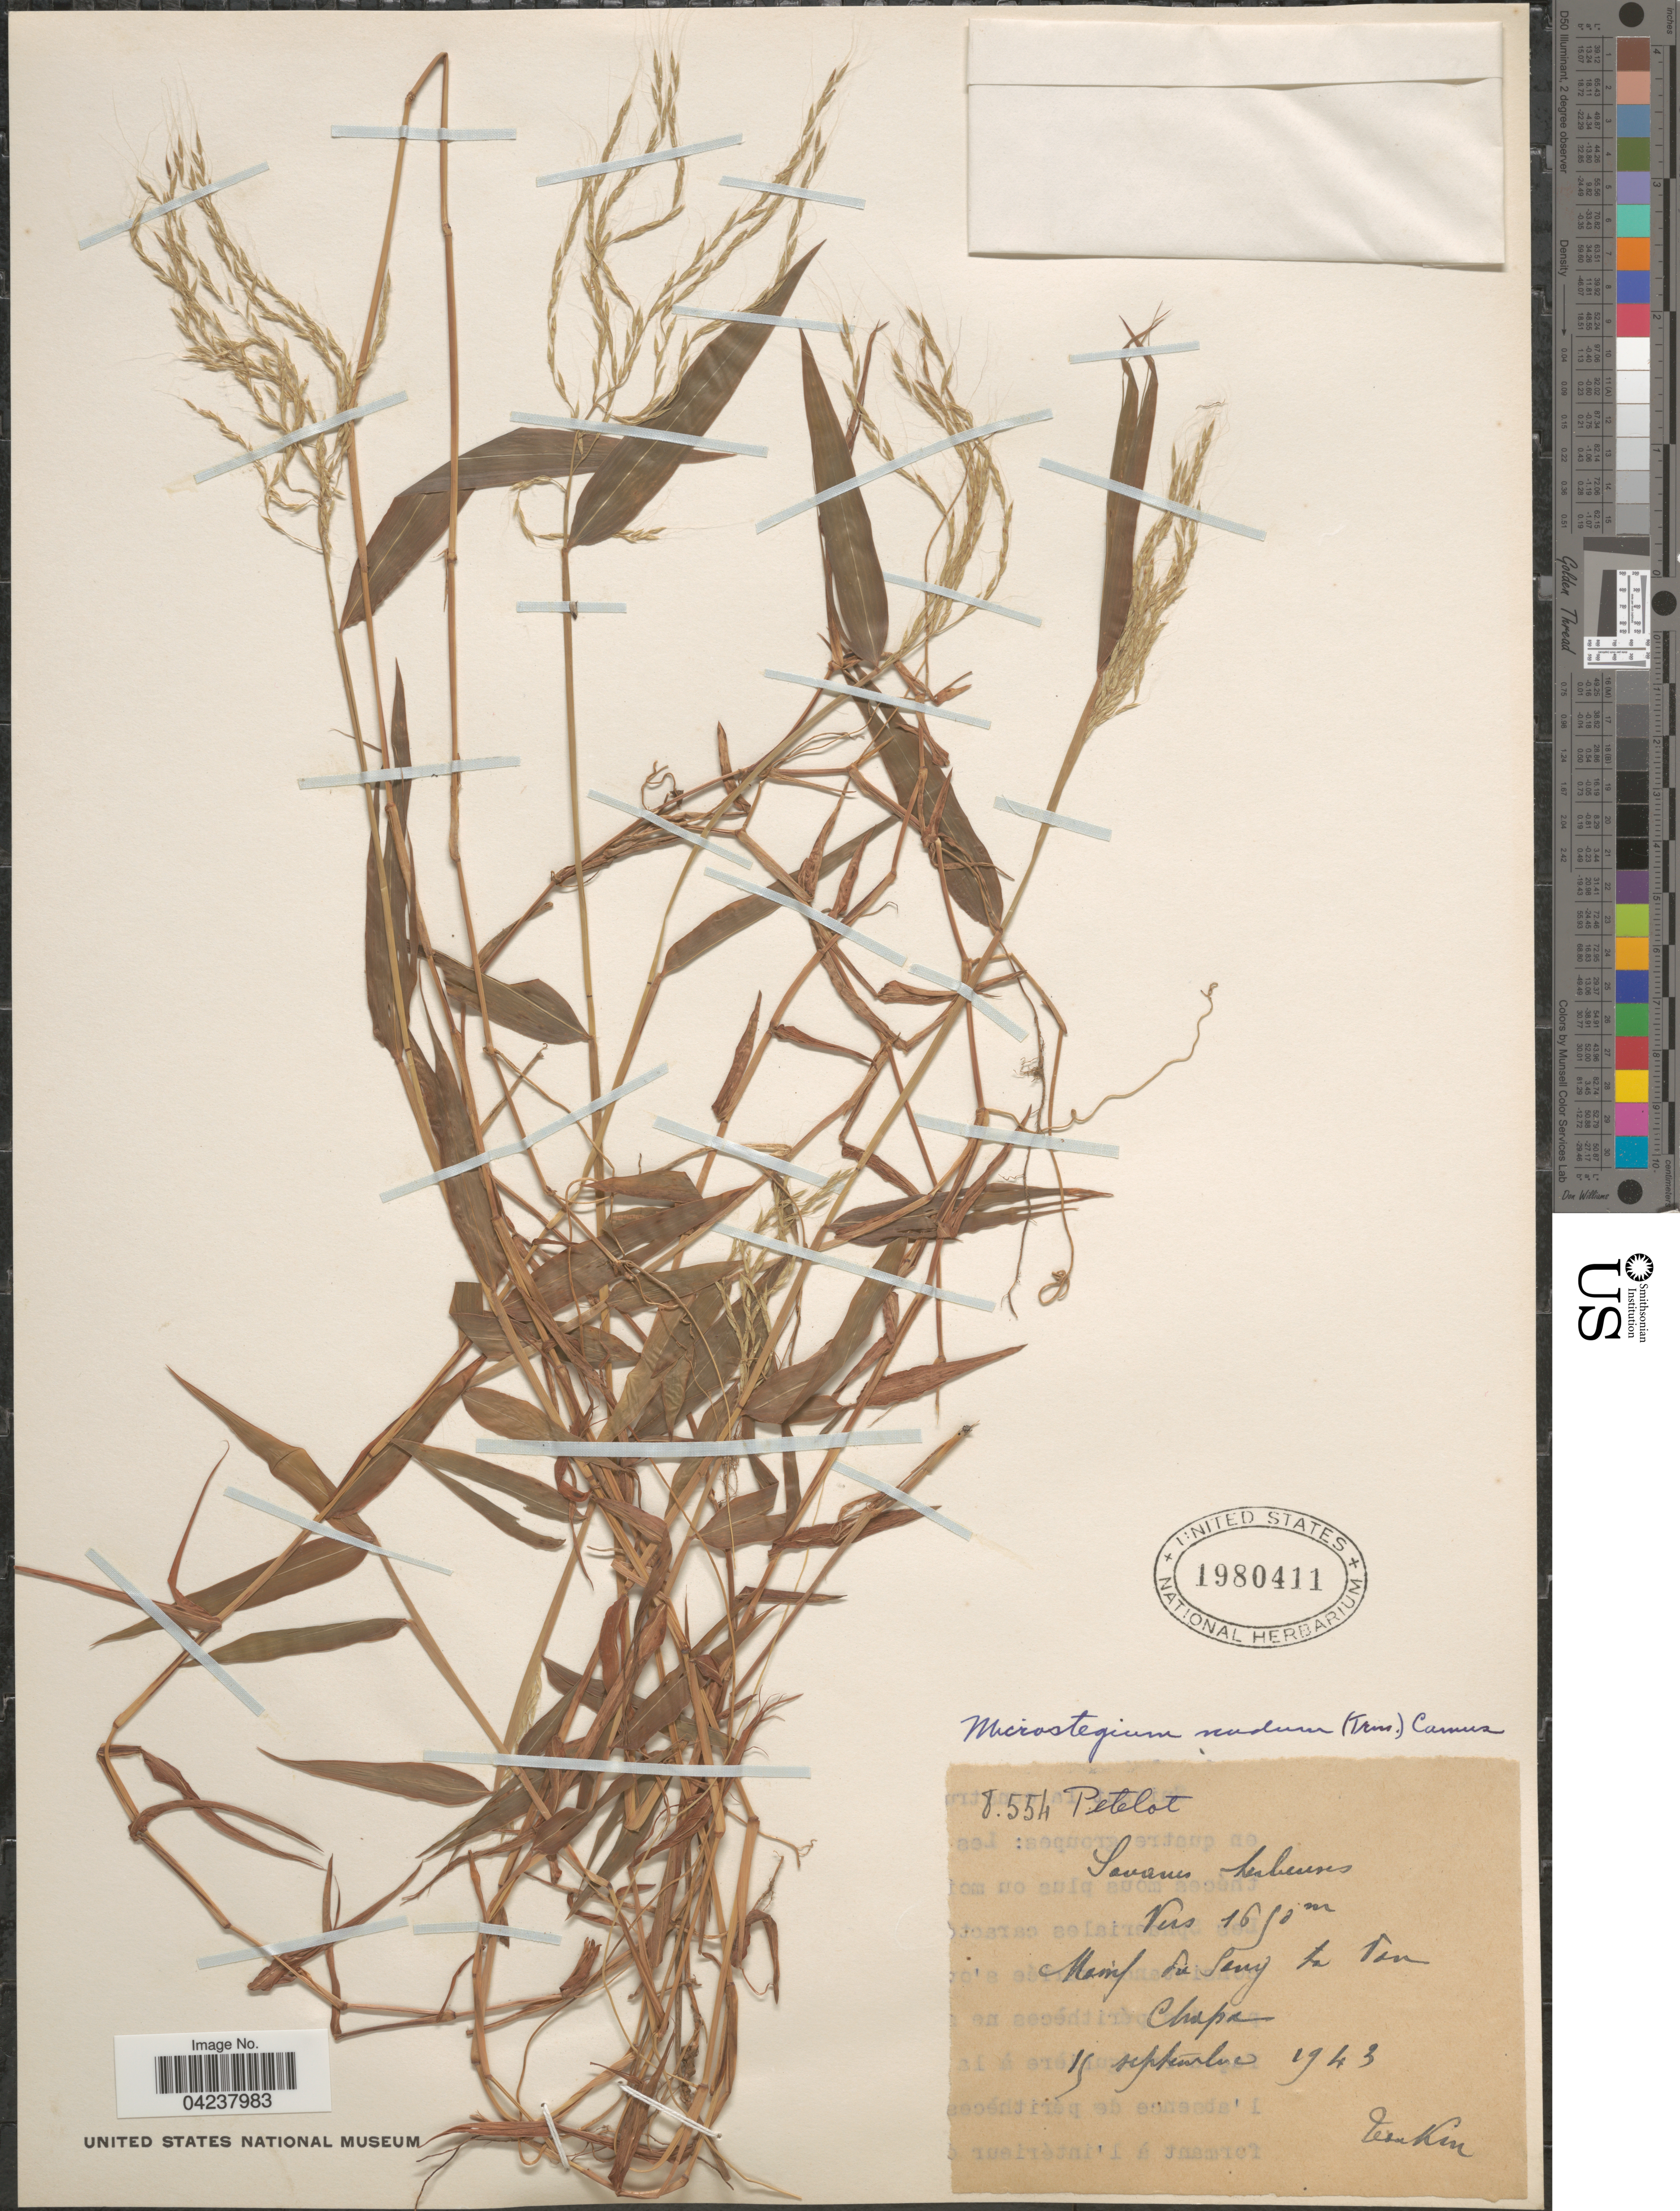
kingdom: Plantae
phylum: Tracheophyta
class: Liliopsida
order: Poales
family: Poaceae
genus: Microstegium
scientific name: Microstegium nudum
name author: (Trin.) A. Camus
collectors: Pételot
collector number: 8554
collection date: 1943-09-15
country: Vietnam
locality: Massif du Sang tu [interpreted] Van. Chapa. Tonkin.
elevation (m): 1650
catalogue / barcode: US 1980411